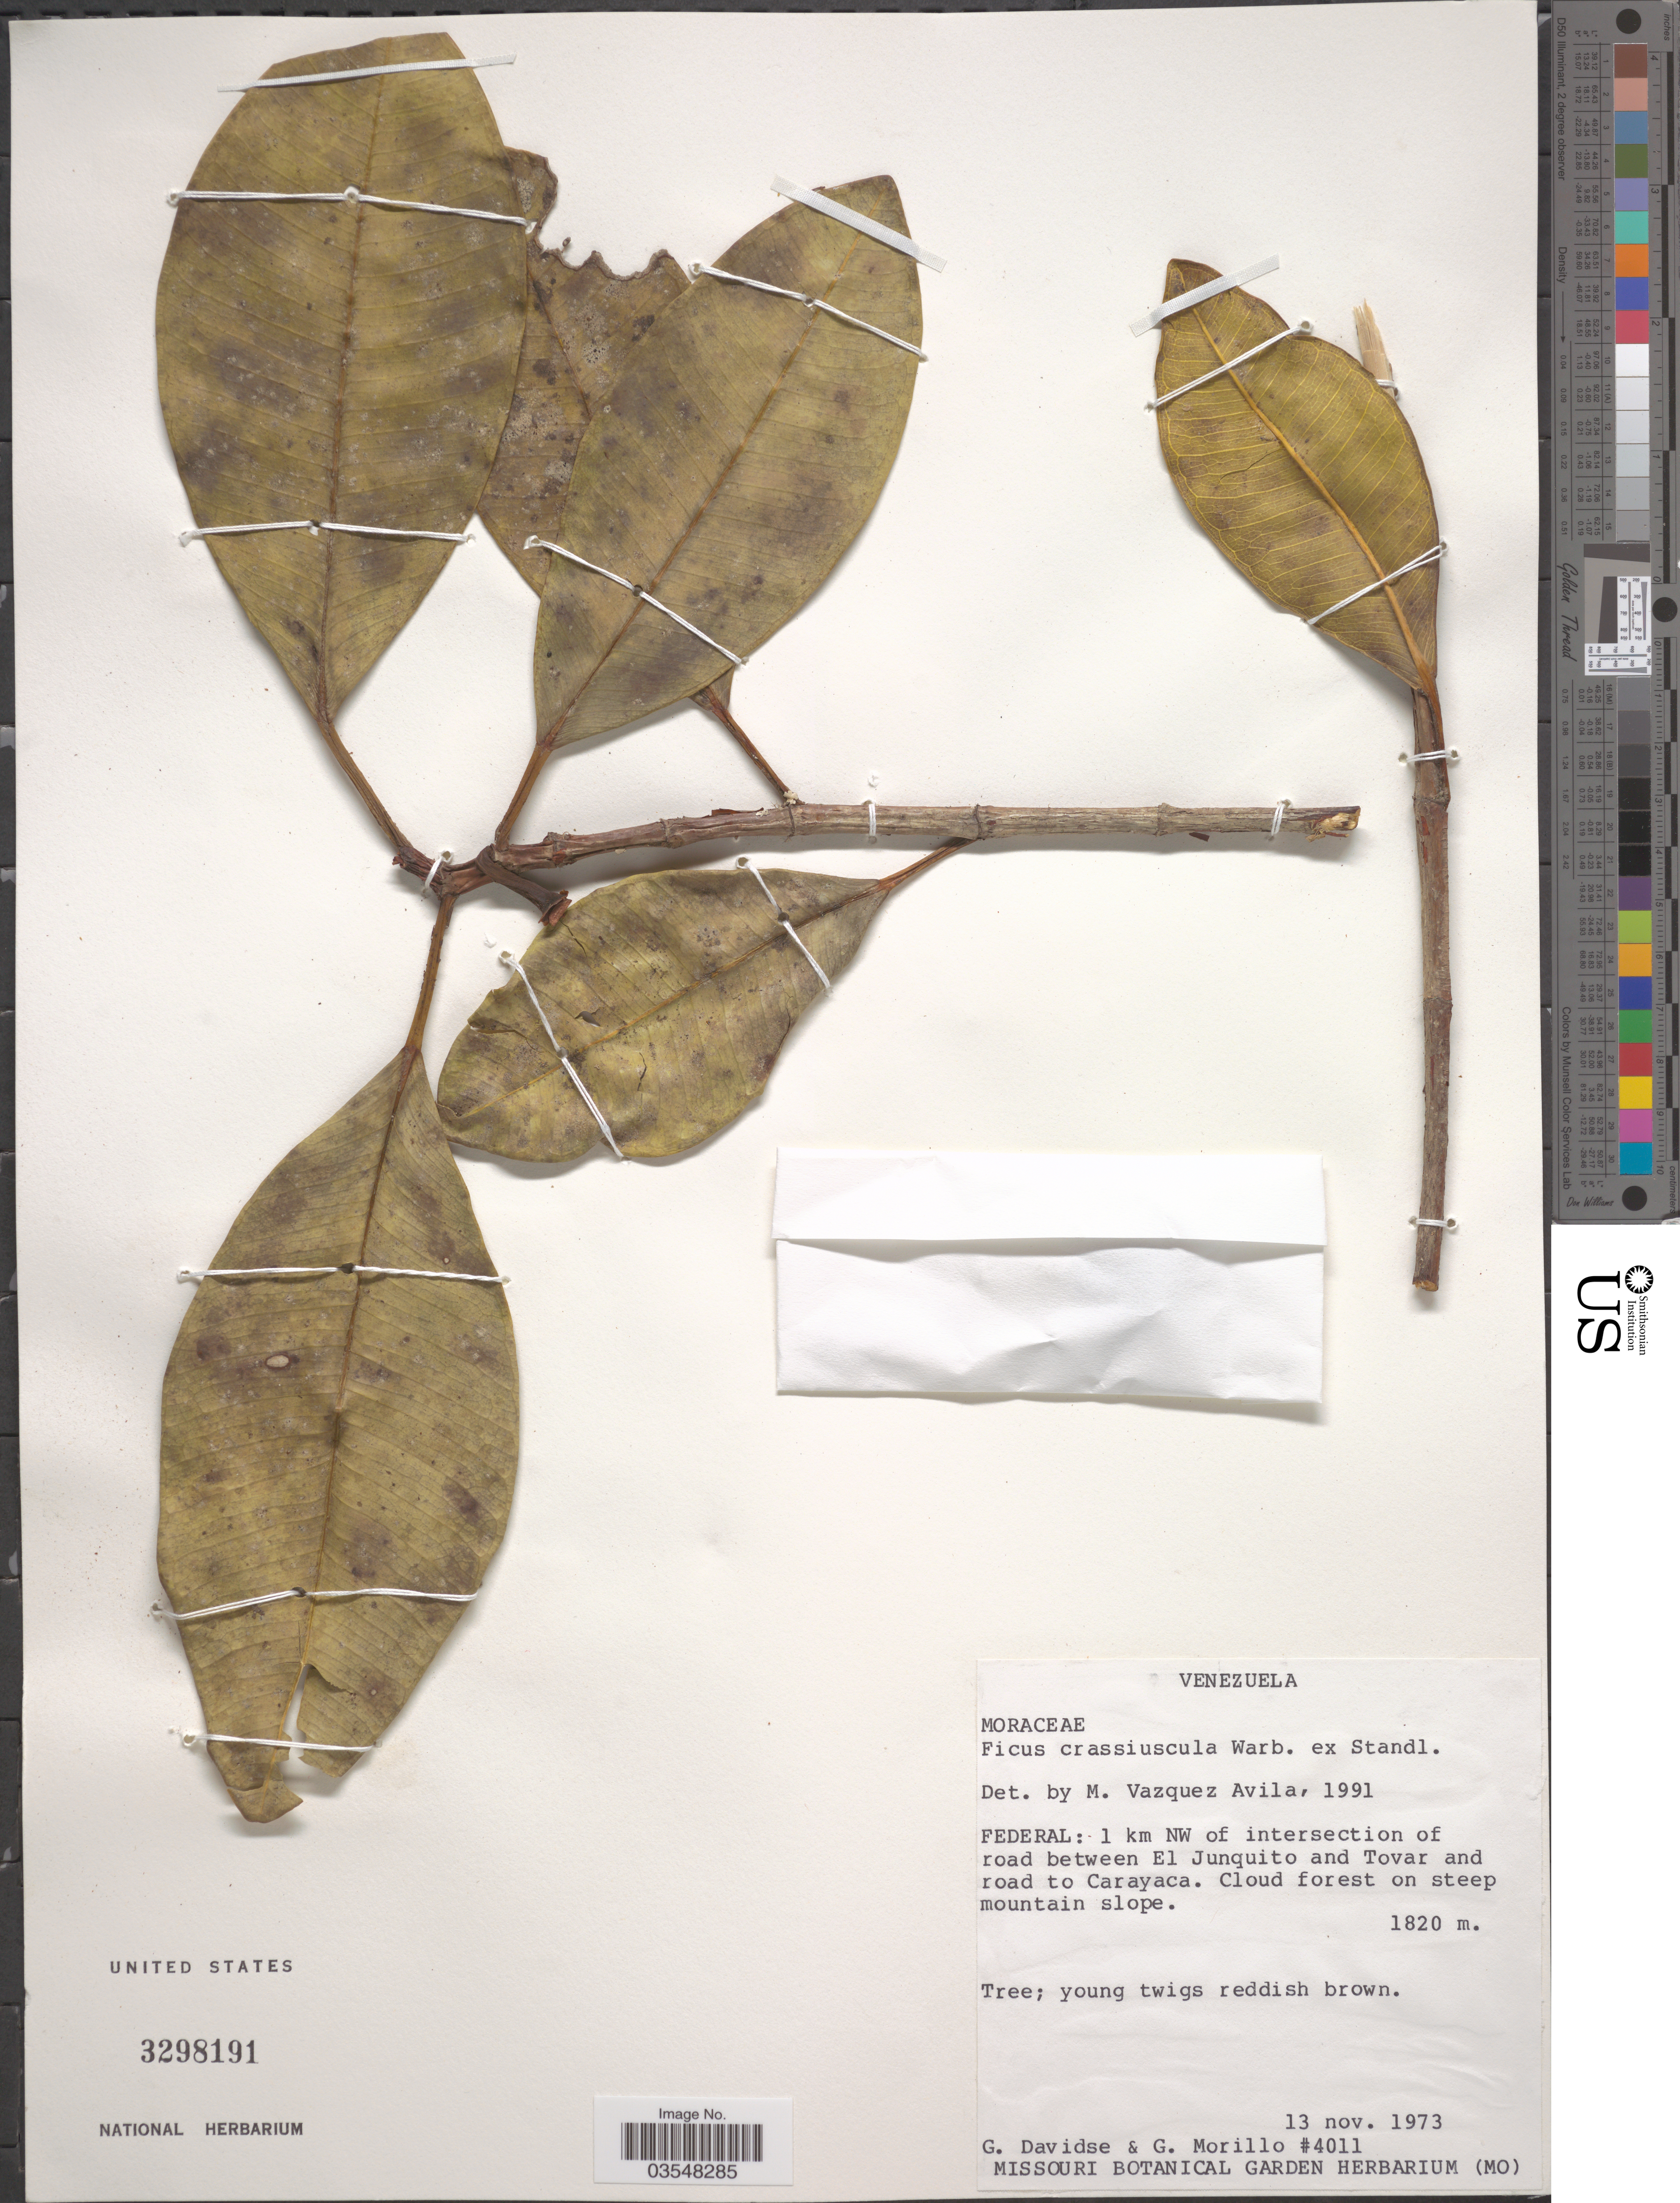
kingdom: Plantae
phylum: Tracheophyta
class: Magnoliopsida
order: Rosales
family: Moraceae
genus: Ficus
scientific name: Ficus crassiuscula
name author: Warb. ex Standl.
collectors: G. Davidse & G. Morillo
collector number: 4011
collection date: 1973-11-13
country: Venezuela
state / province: Distrito Federal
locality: Federal: 1 km NW of intersection of road between El Junquito and Tovar and road to Carayaca.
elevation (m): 1820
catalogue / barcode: US 3298191